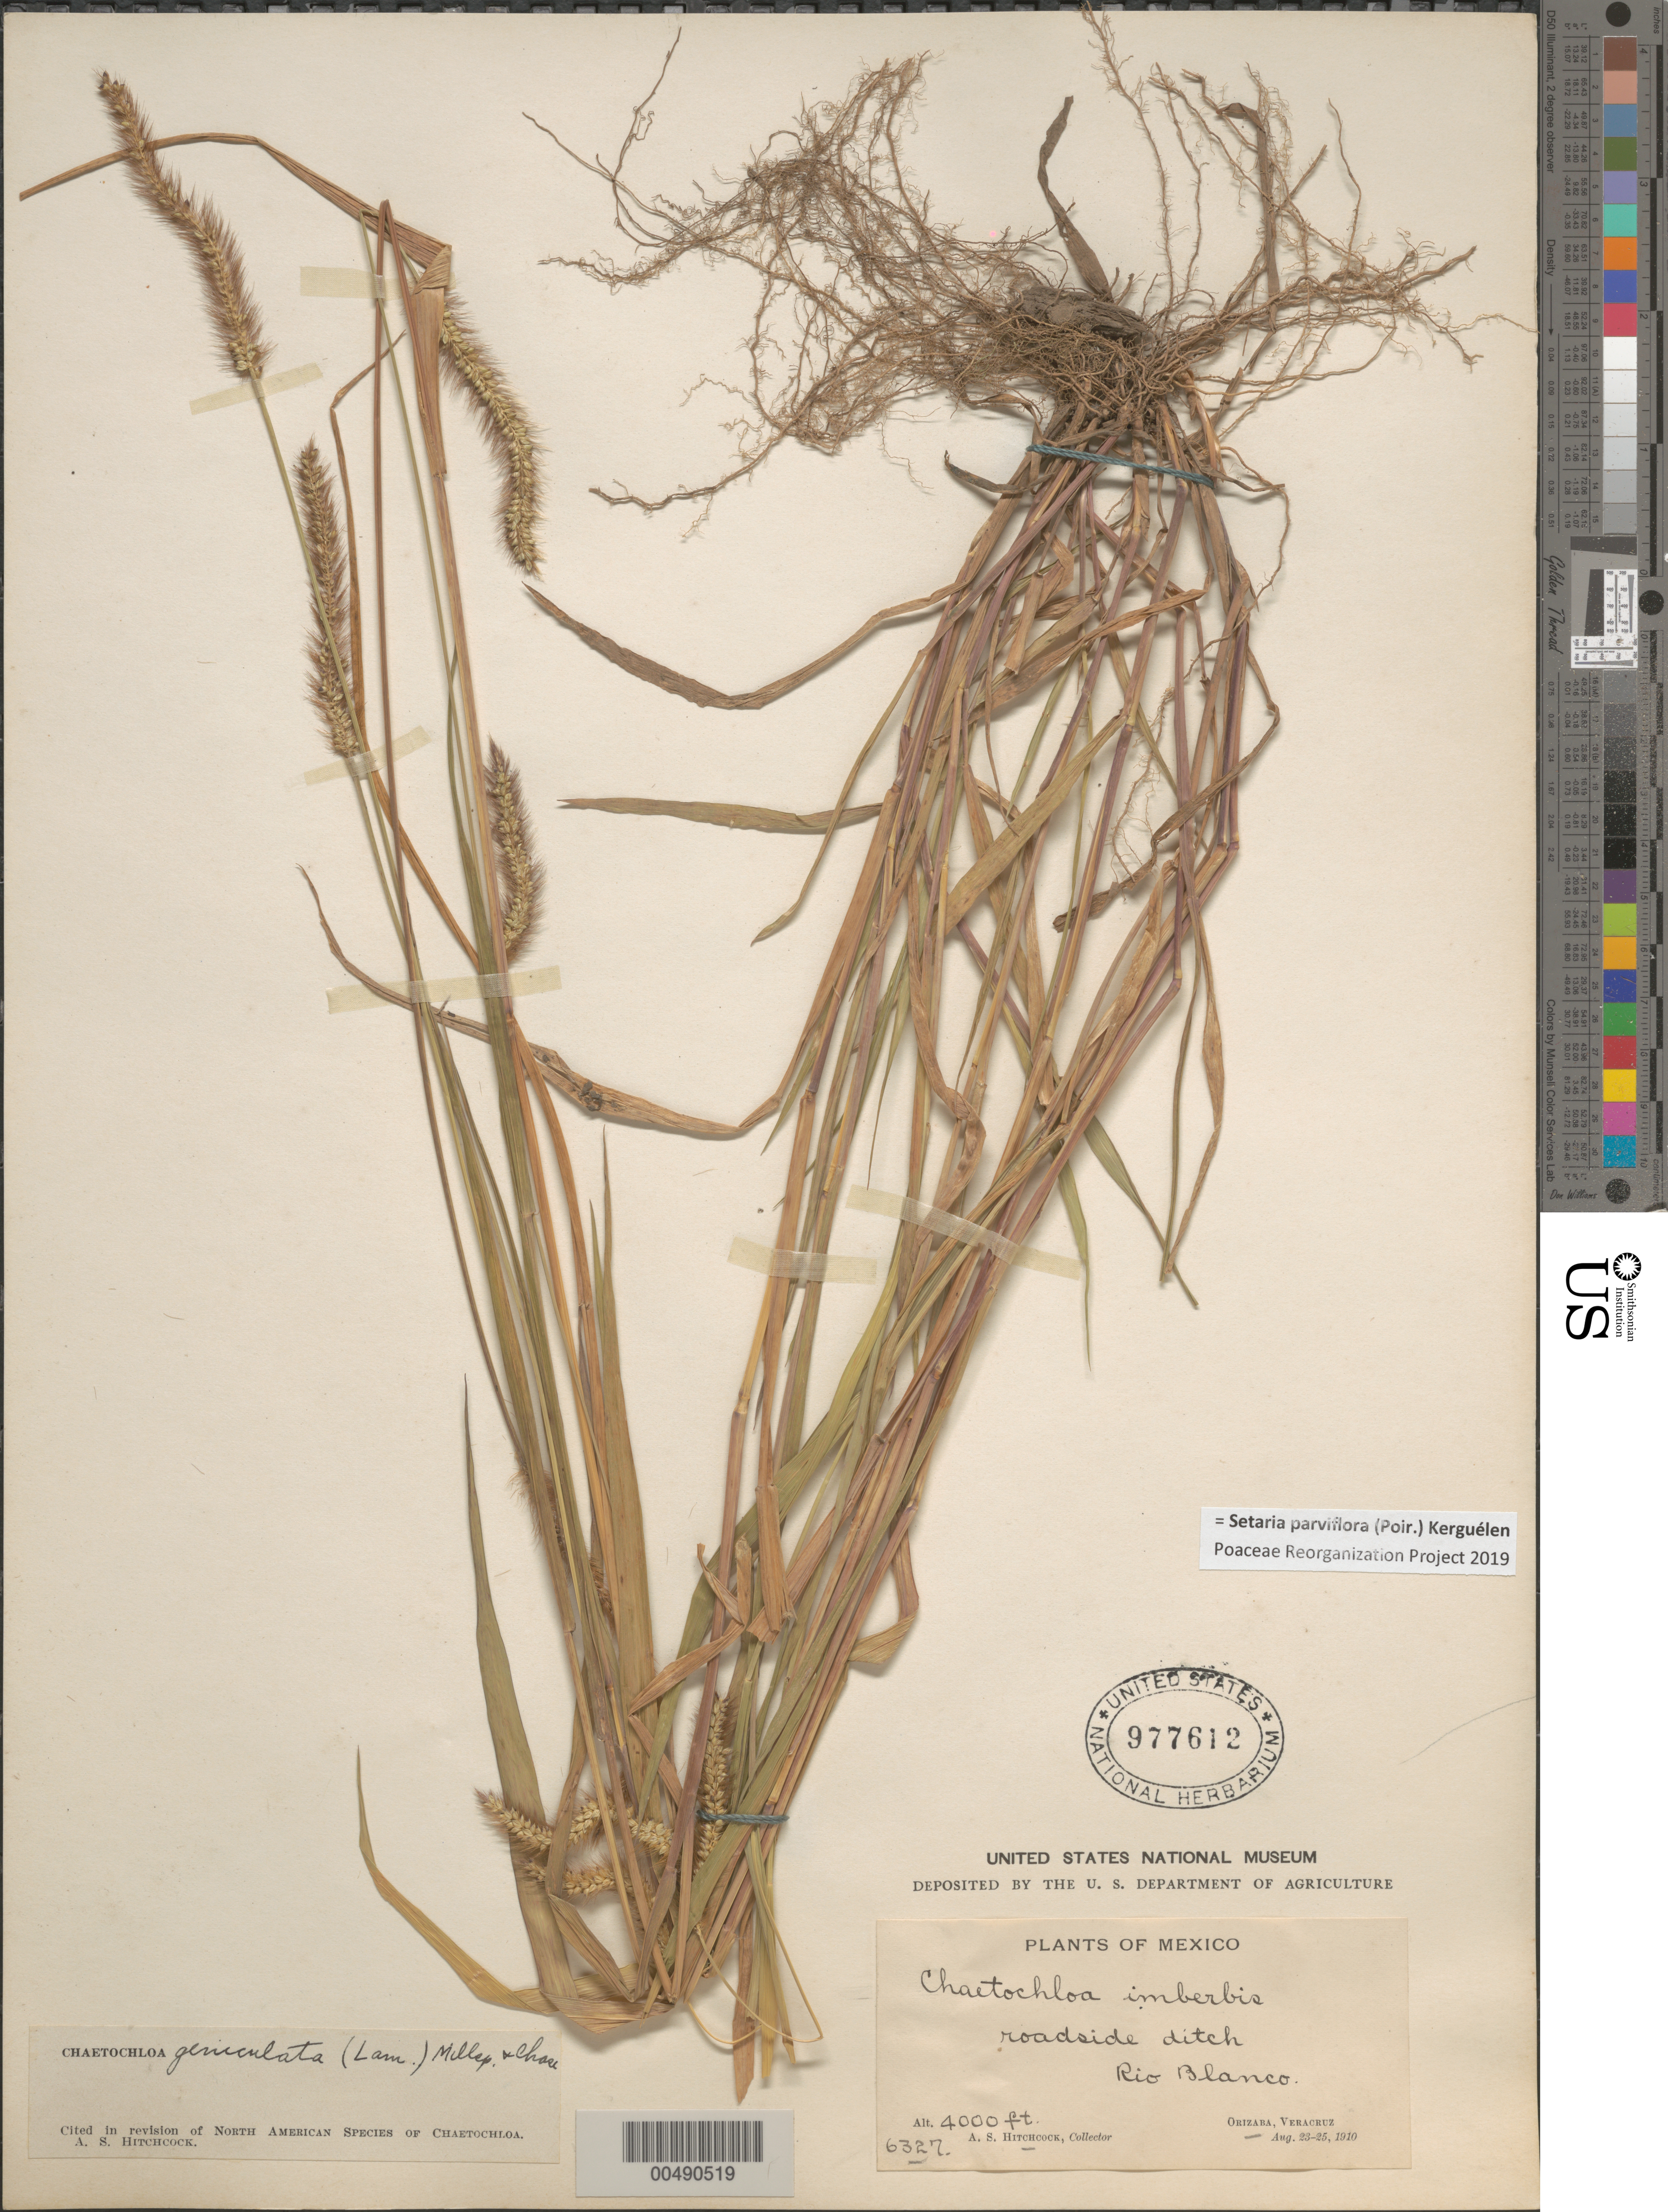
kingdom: Plantae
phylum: Tracheophyta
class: Liliopsida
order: Poales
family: Poaceae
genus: Setaria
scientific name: Setaria parviflora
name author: (Poir.) Kerguélen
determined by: Poaceae Reorganization Project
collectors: A. S. Hitchcock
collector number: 6327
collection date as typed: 23 Aug 1910 to 25 Aug 1910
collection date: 1910-08-23/1910-08-25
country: Mexico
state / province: Veracruz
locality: Orizaba, Rio Blanco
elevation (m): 1219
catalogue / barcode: US 977612